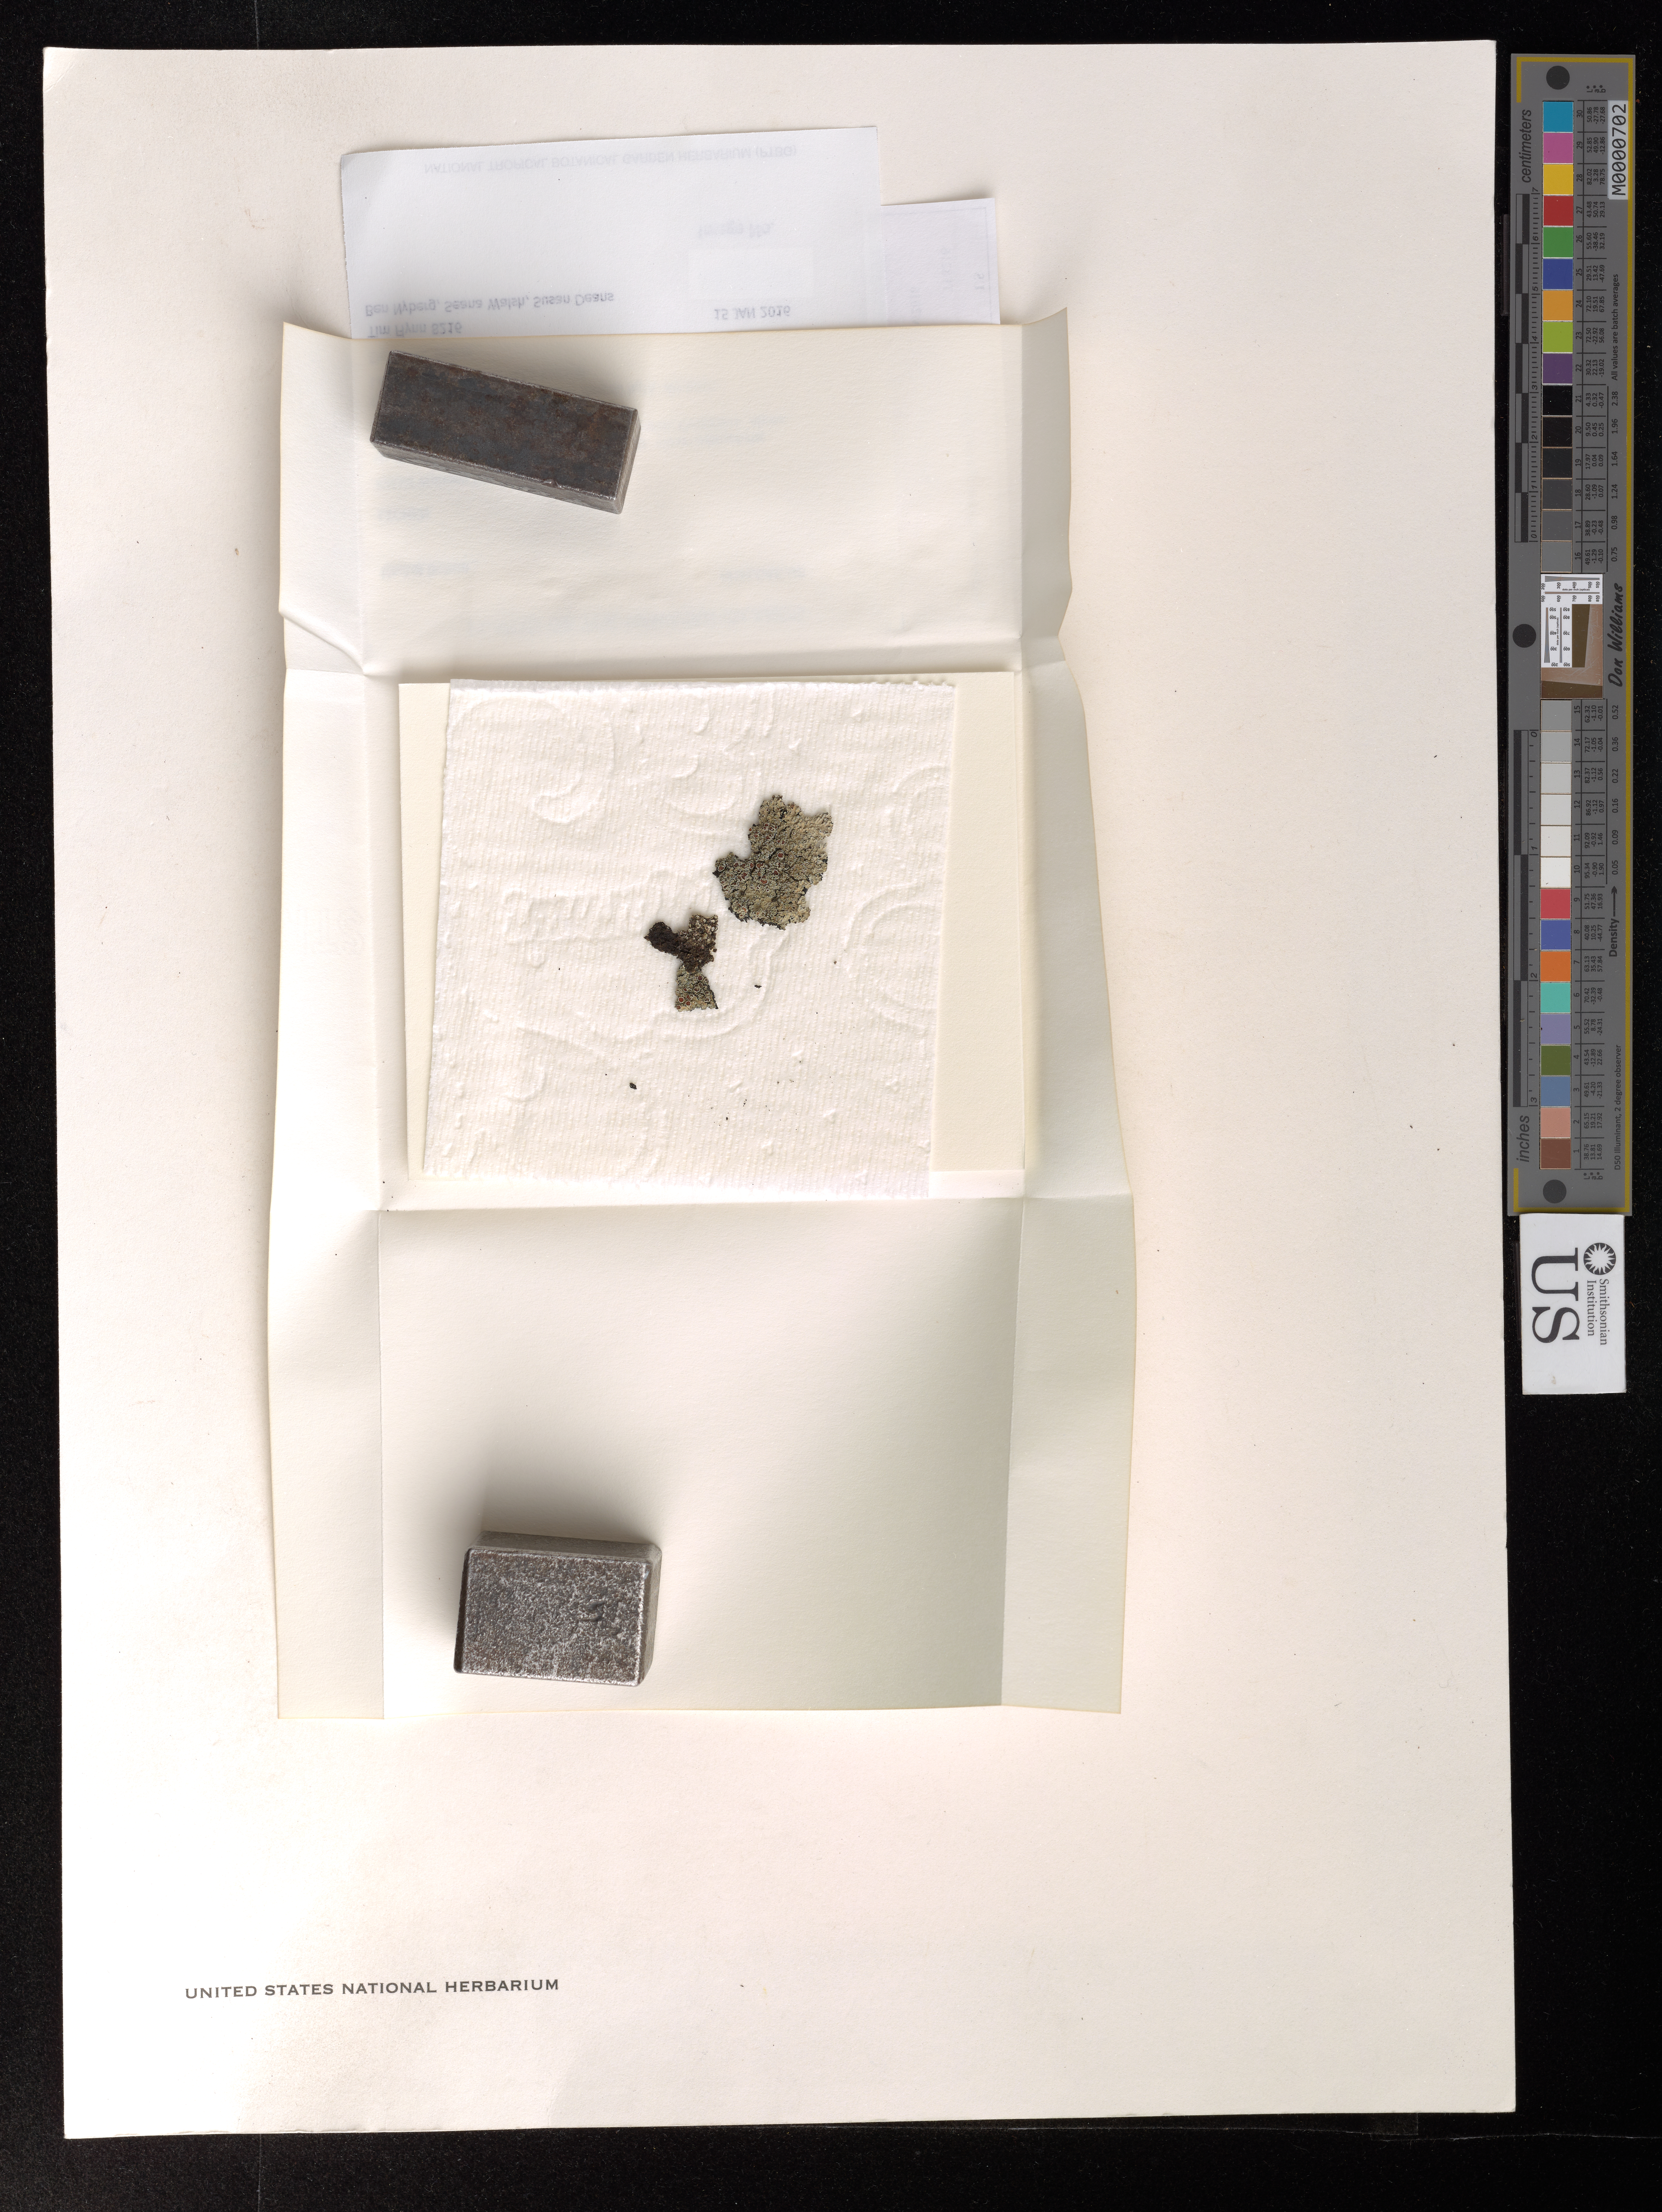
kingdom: Fungi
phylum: Ascomycota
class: Lecanoromycetes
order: Peltigerales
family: Pannariaceae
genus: Pannaria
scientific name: Pannaria rubiginosa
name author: (Thunb.) Delise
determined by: Smith, C. W.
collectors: T. W. Flynn, B. Nyberg, S. Walsh & S. Deans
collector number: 8216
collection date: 2016-01-15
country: United States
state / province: Hawaii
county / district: Kauai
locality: Kauai Waimea District. Na Pali-Kona Forest Reserve. Makaha Valley.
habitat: Mixed mesophytic forest. W/ Acacia koa, Metrosideros polymorpha, Dodonaea, Alyxia, Myrsine, Psidium and Grevillea.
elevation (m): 846